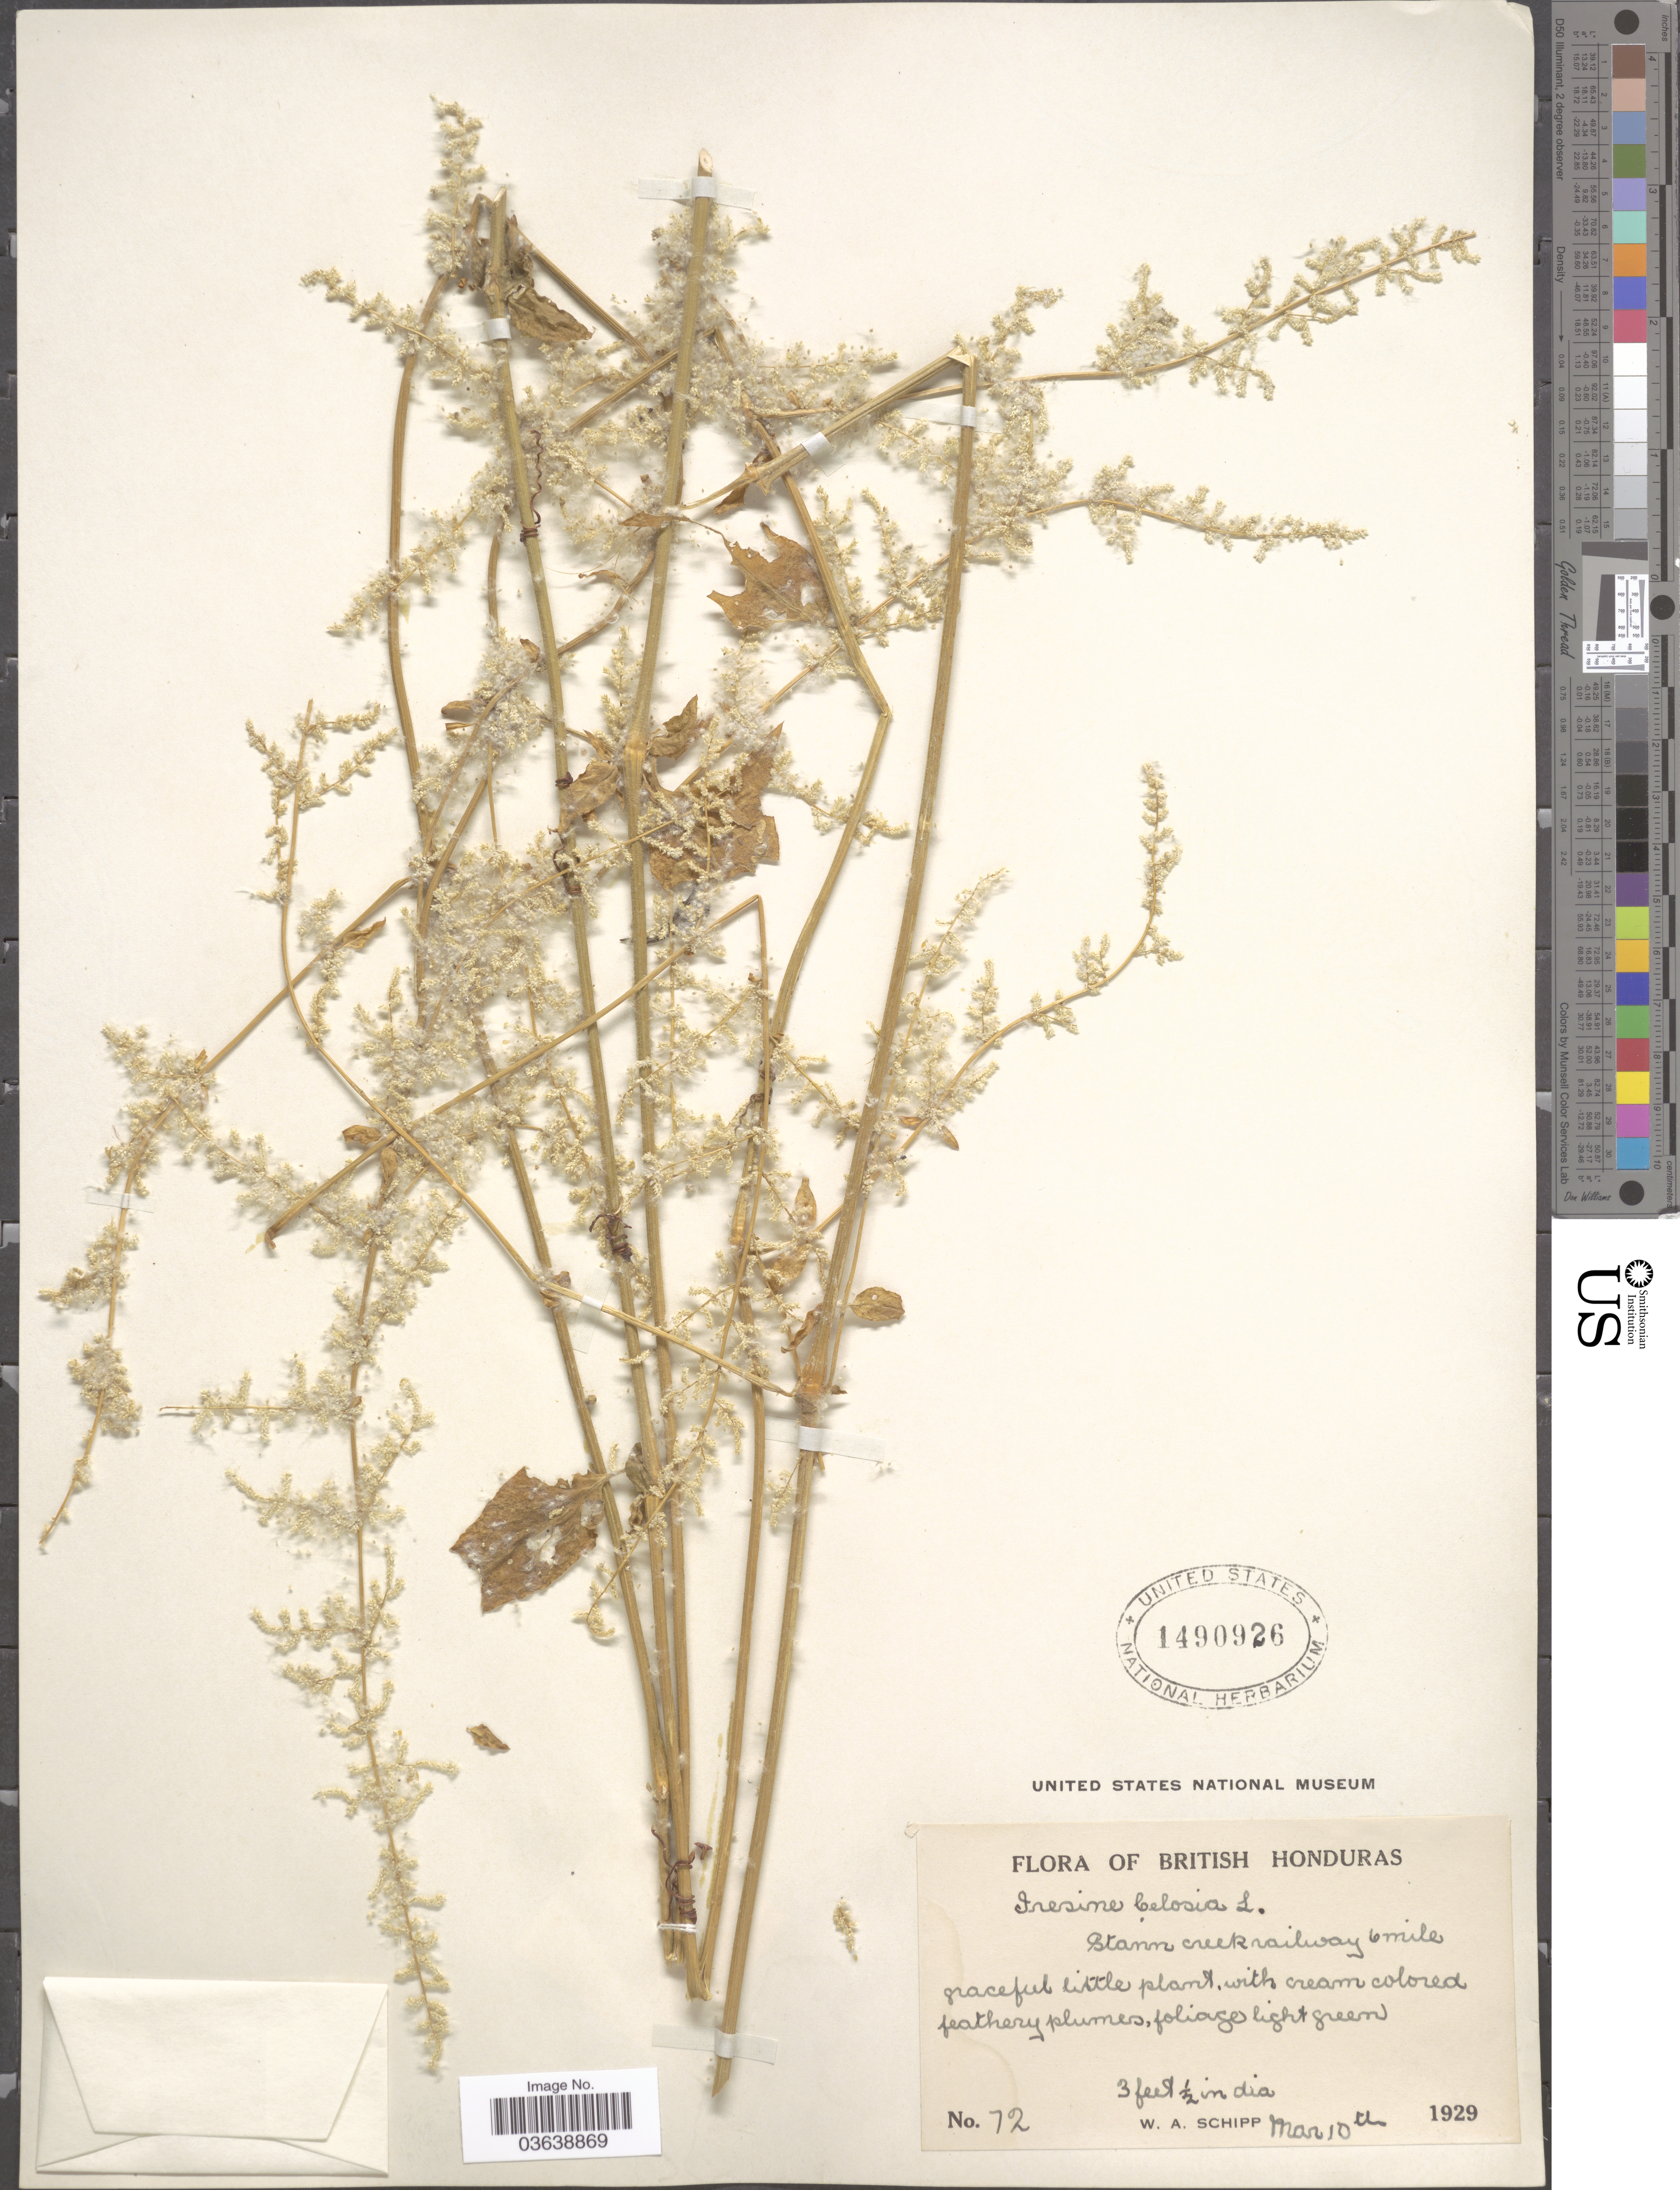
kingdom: Plantae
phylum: Tracheophyta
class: Magnoliopsida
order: Caryophyllales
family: Amaranthaceae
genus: Iresine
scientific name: Iresine diffusa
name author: Humb. & Bonpl. ex Willd.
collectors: W. Schipp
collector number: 72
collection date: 1929-03-10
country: Belize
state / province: Stann Creek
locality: British Honduras. Stann Creek railway 6 mile.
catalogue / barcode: US 1490926